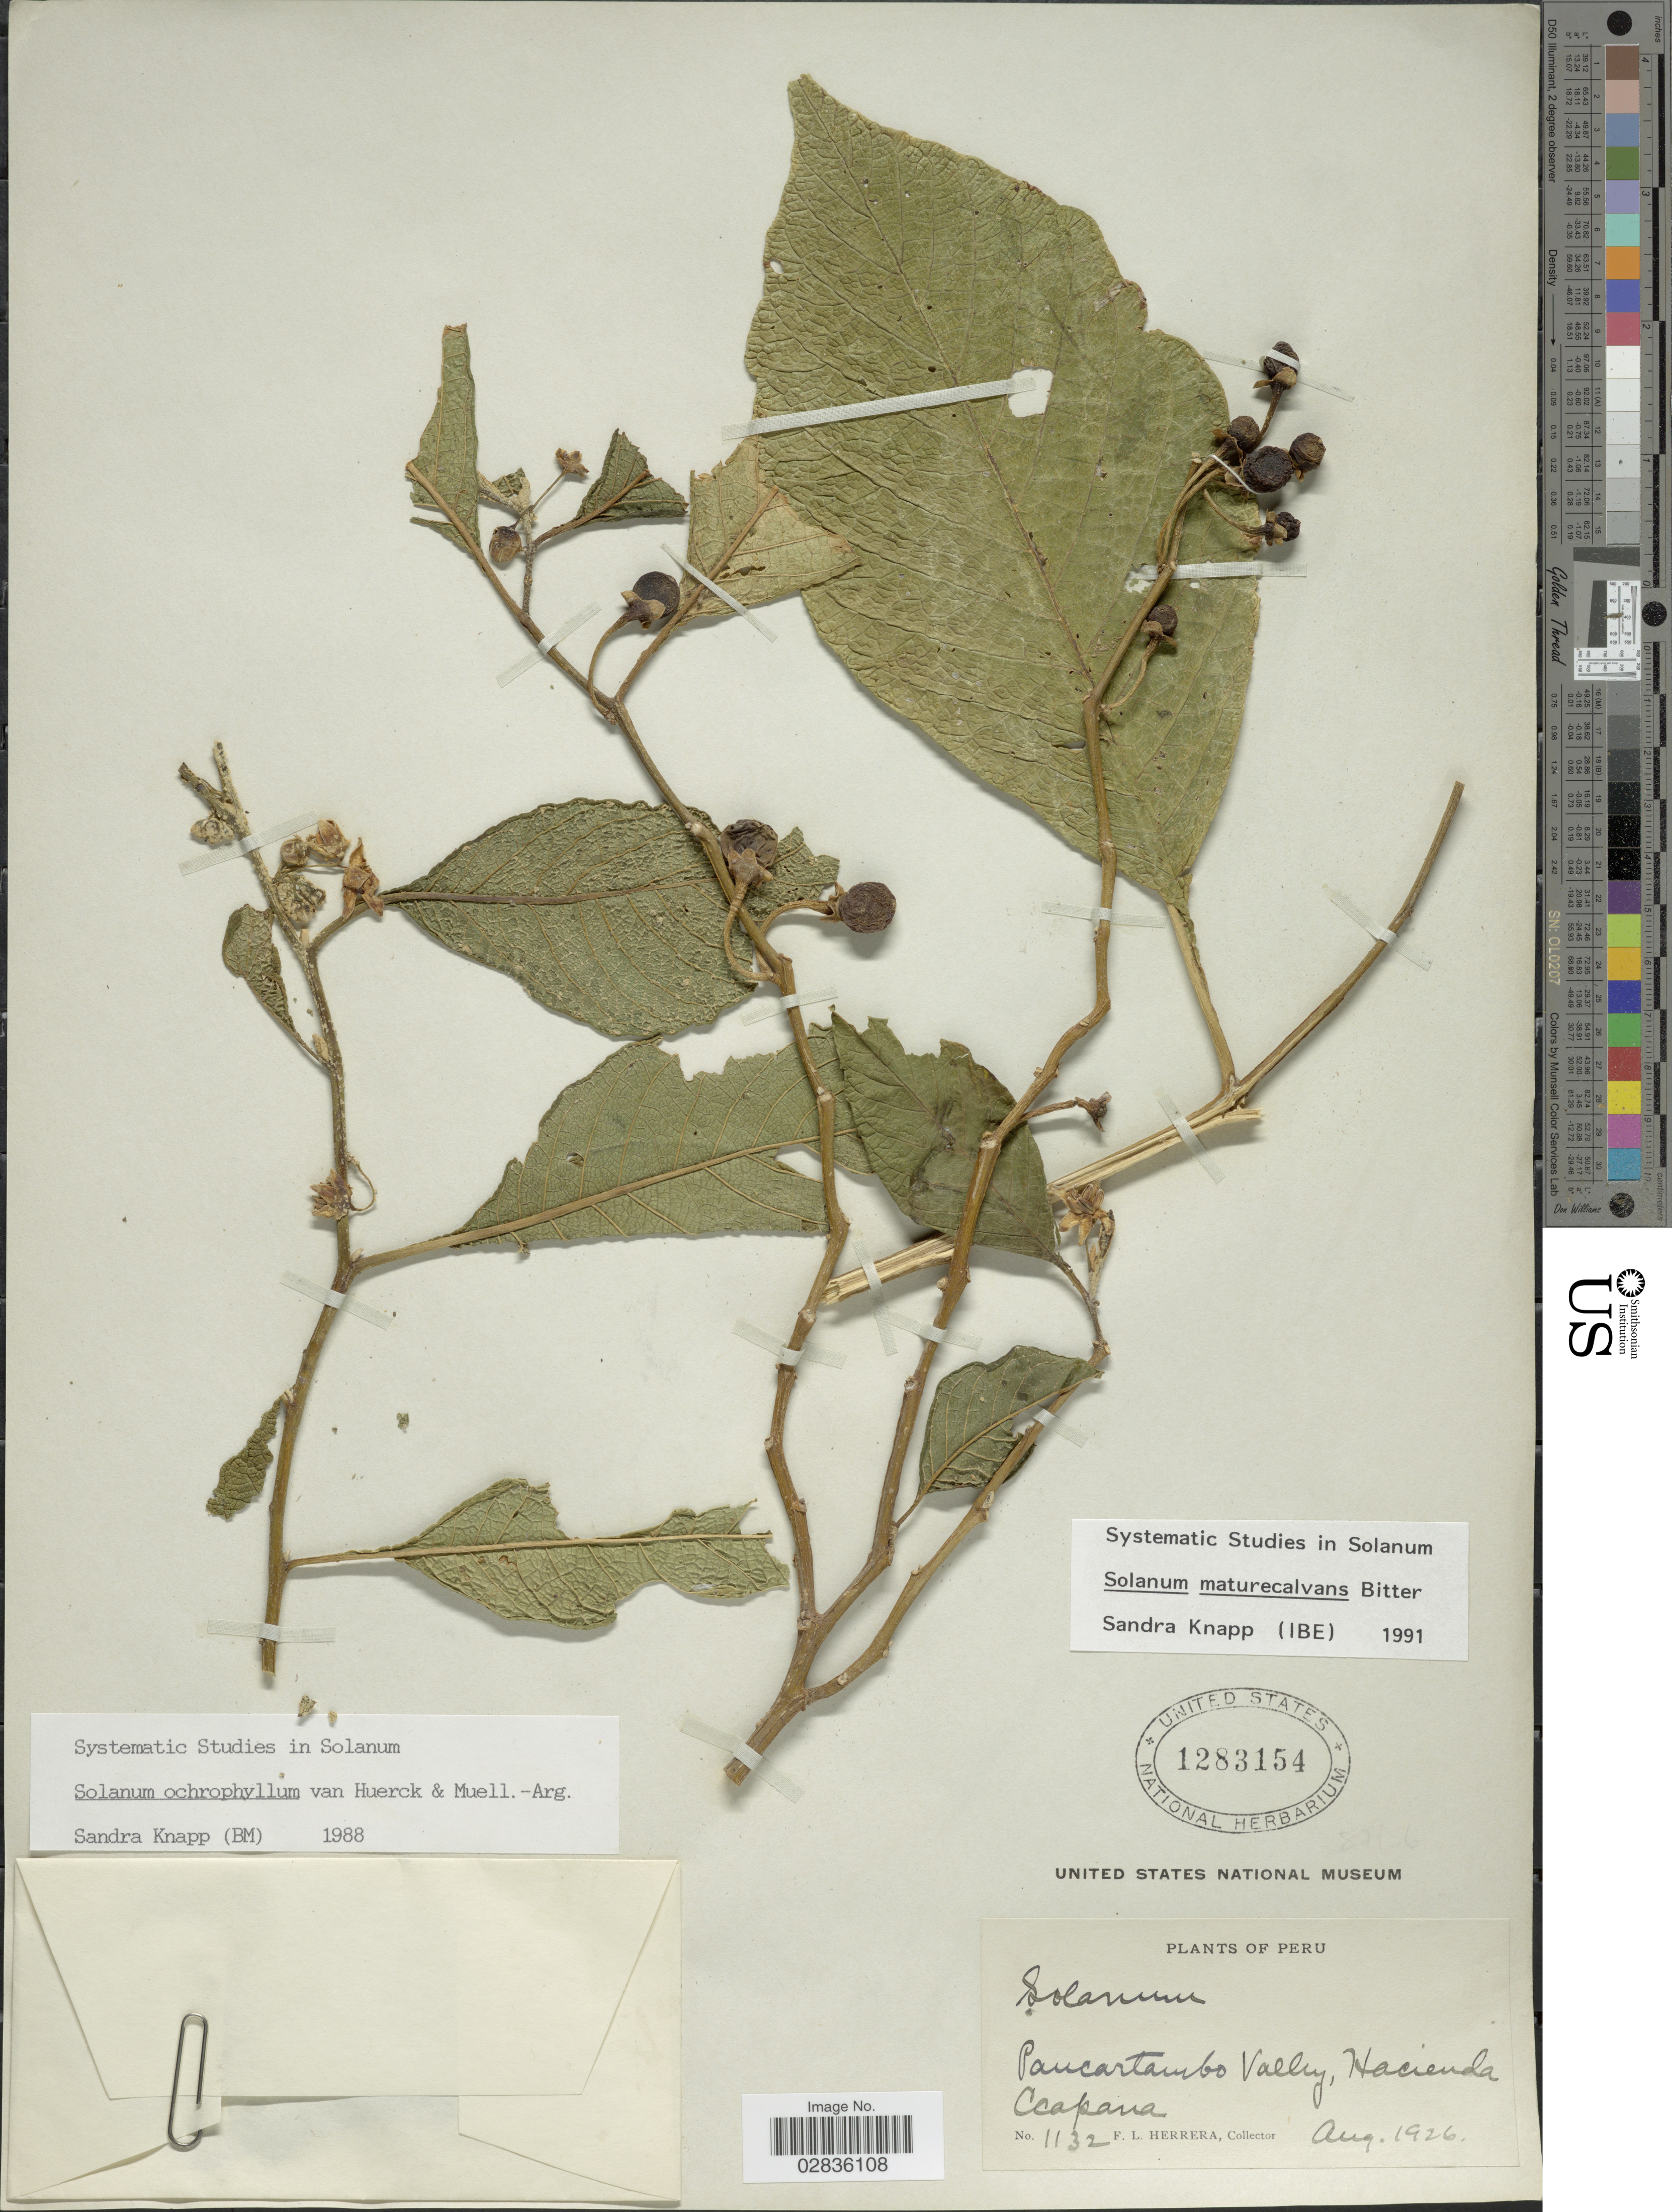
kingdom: Plantae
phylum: Tracheophyta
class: Magnoliopsida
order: Solanales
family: Solanaceae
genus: Solanum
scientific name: Solanum maturecalvans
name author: Bitter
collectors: F. L. Herrera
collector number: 1132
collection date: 1926-08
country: Peru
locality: Paucartambo Valley, Hacienda Ocapana.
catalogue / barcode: US 1283154